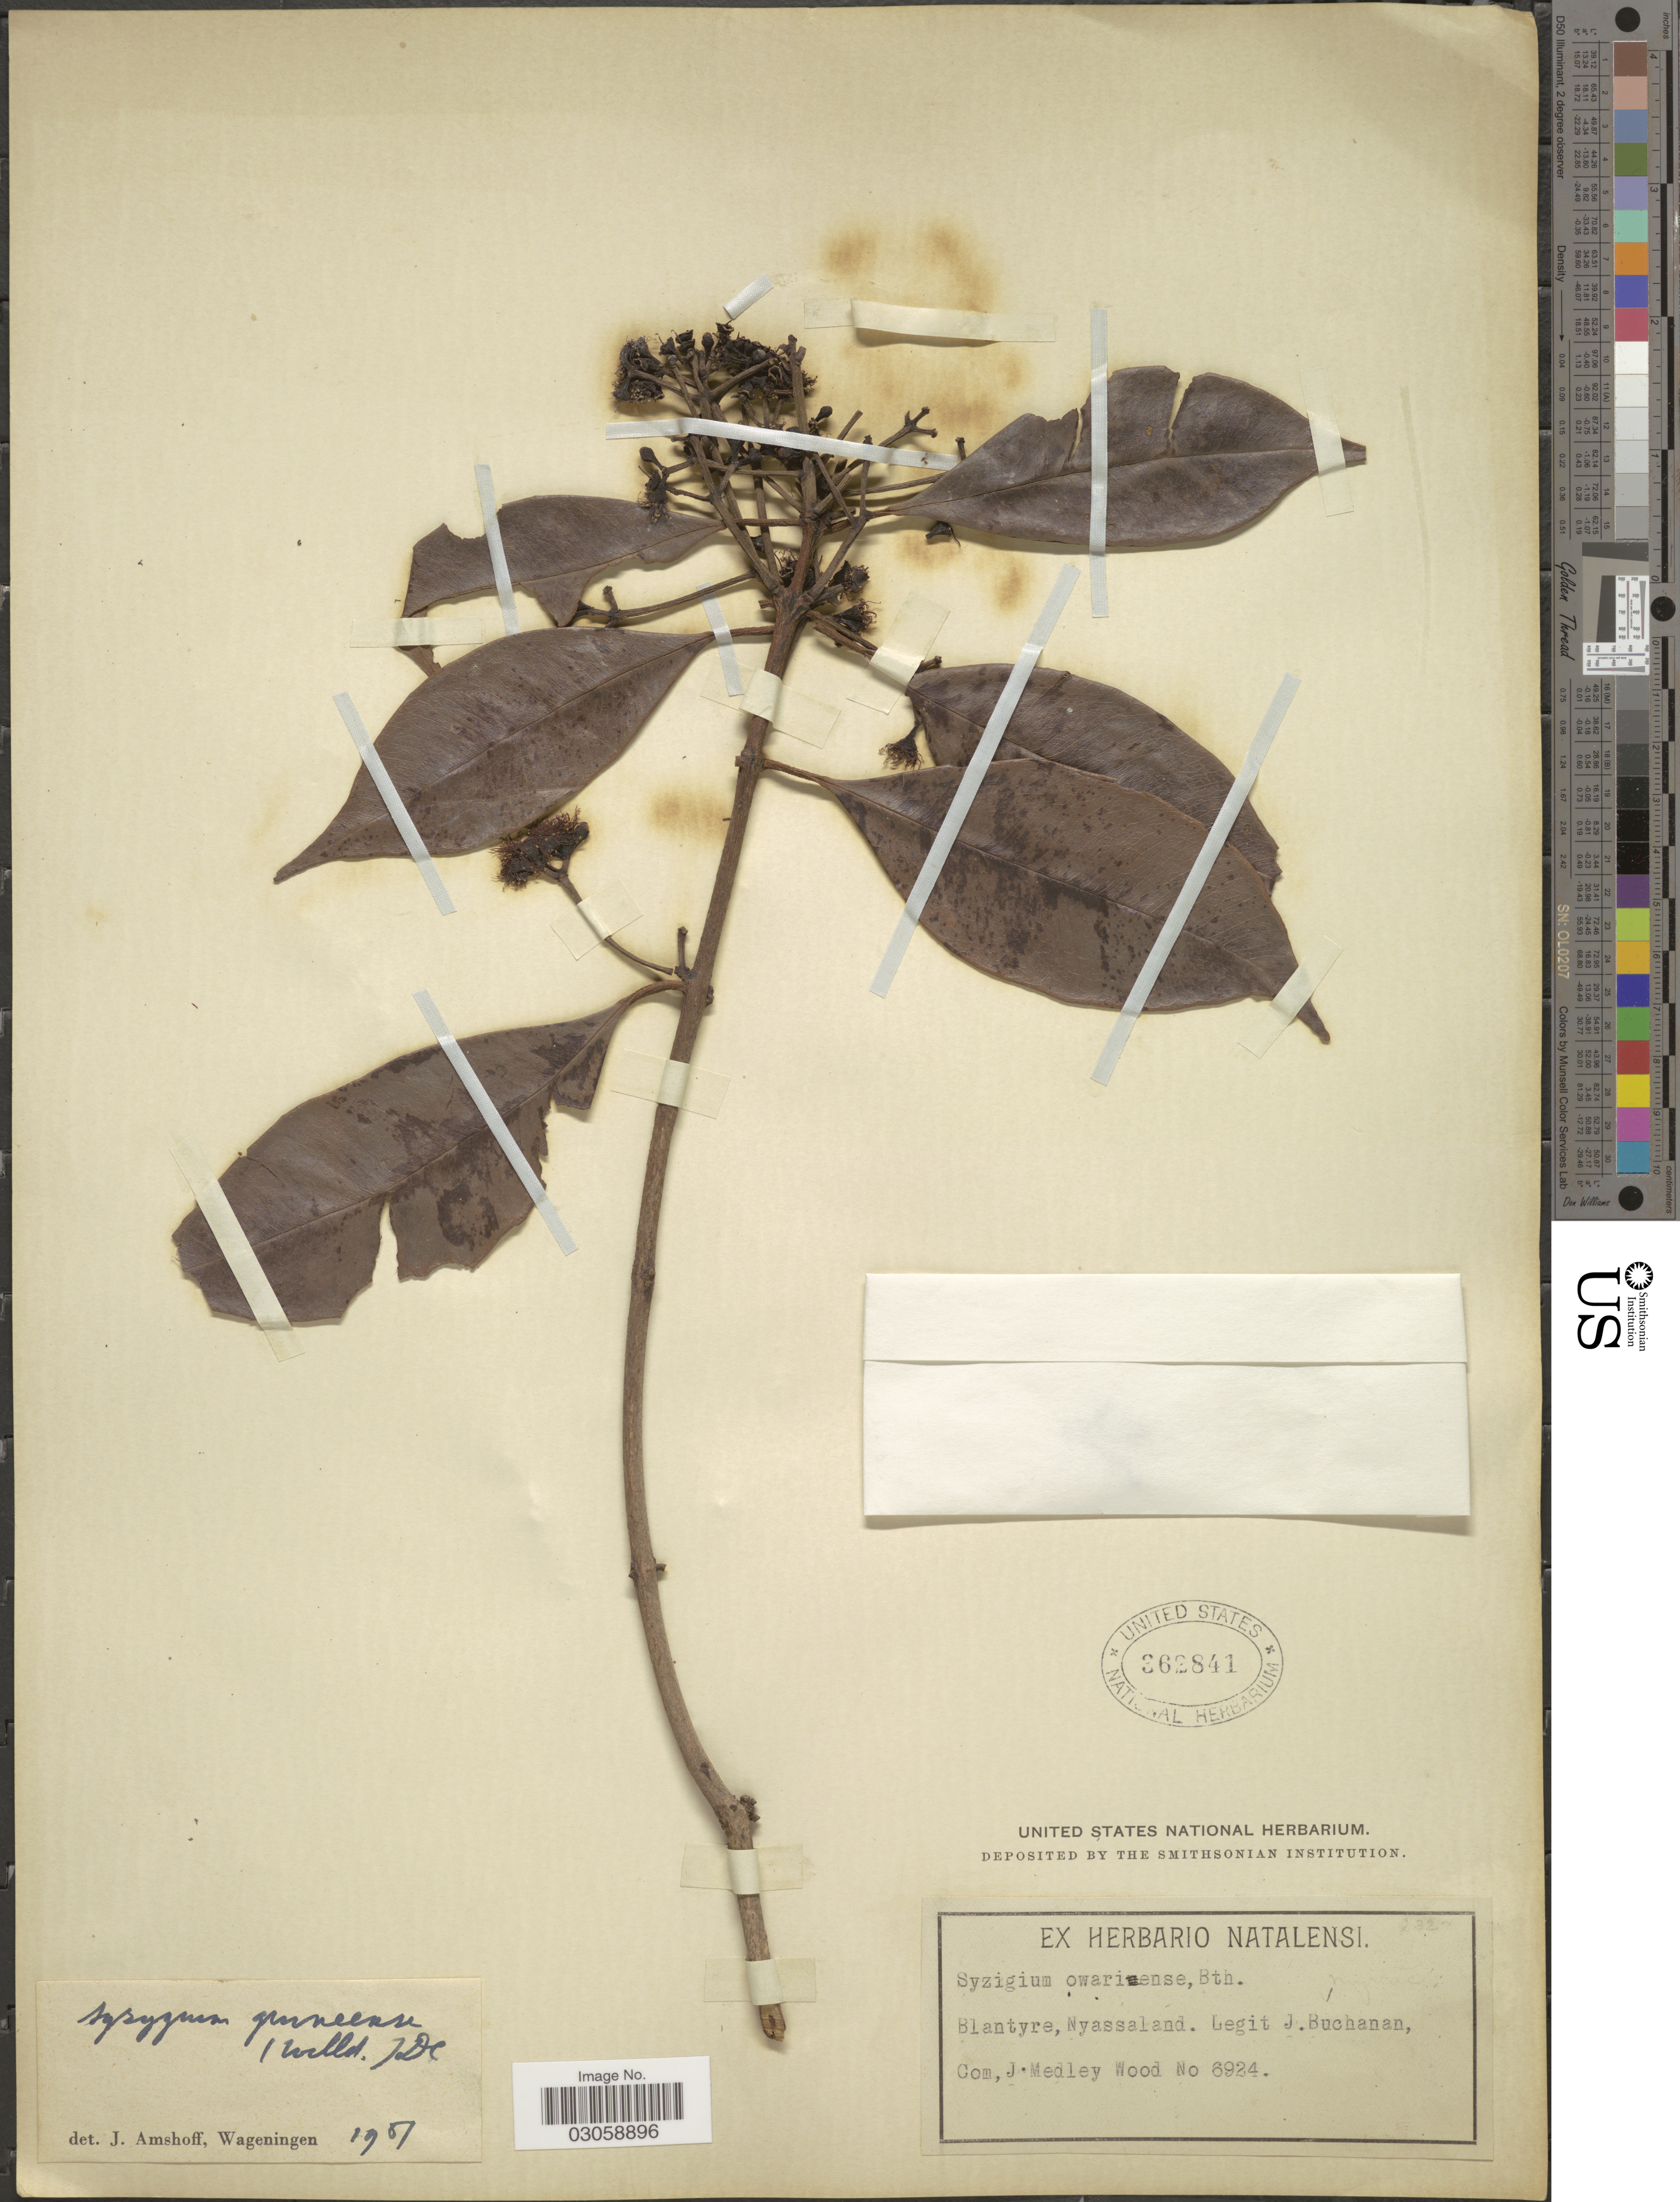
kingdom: Plantae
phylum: Tracheophyta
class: Magnoliopsida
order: Myrtales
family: Myrtaceae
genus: Syzygium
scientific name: Syzygium guineense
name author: (Willd.) DC.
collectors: J. Buchanan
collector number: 6924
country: Malawi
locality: Blantyre, Nyassaland.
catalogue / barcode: US 362841